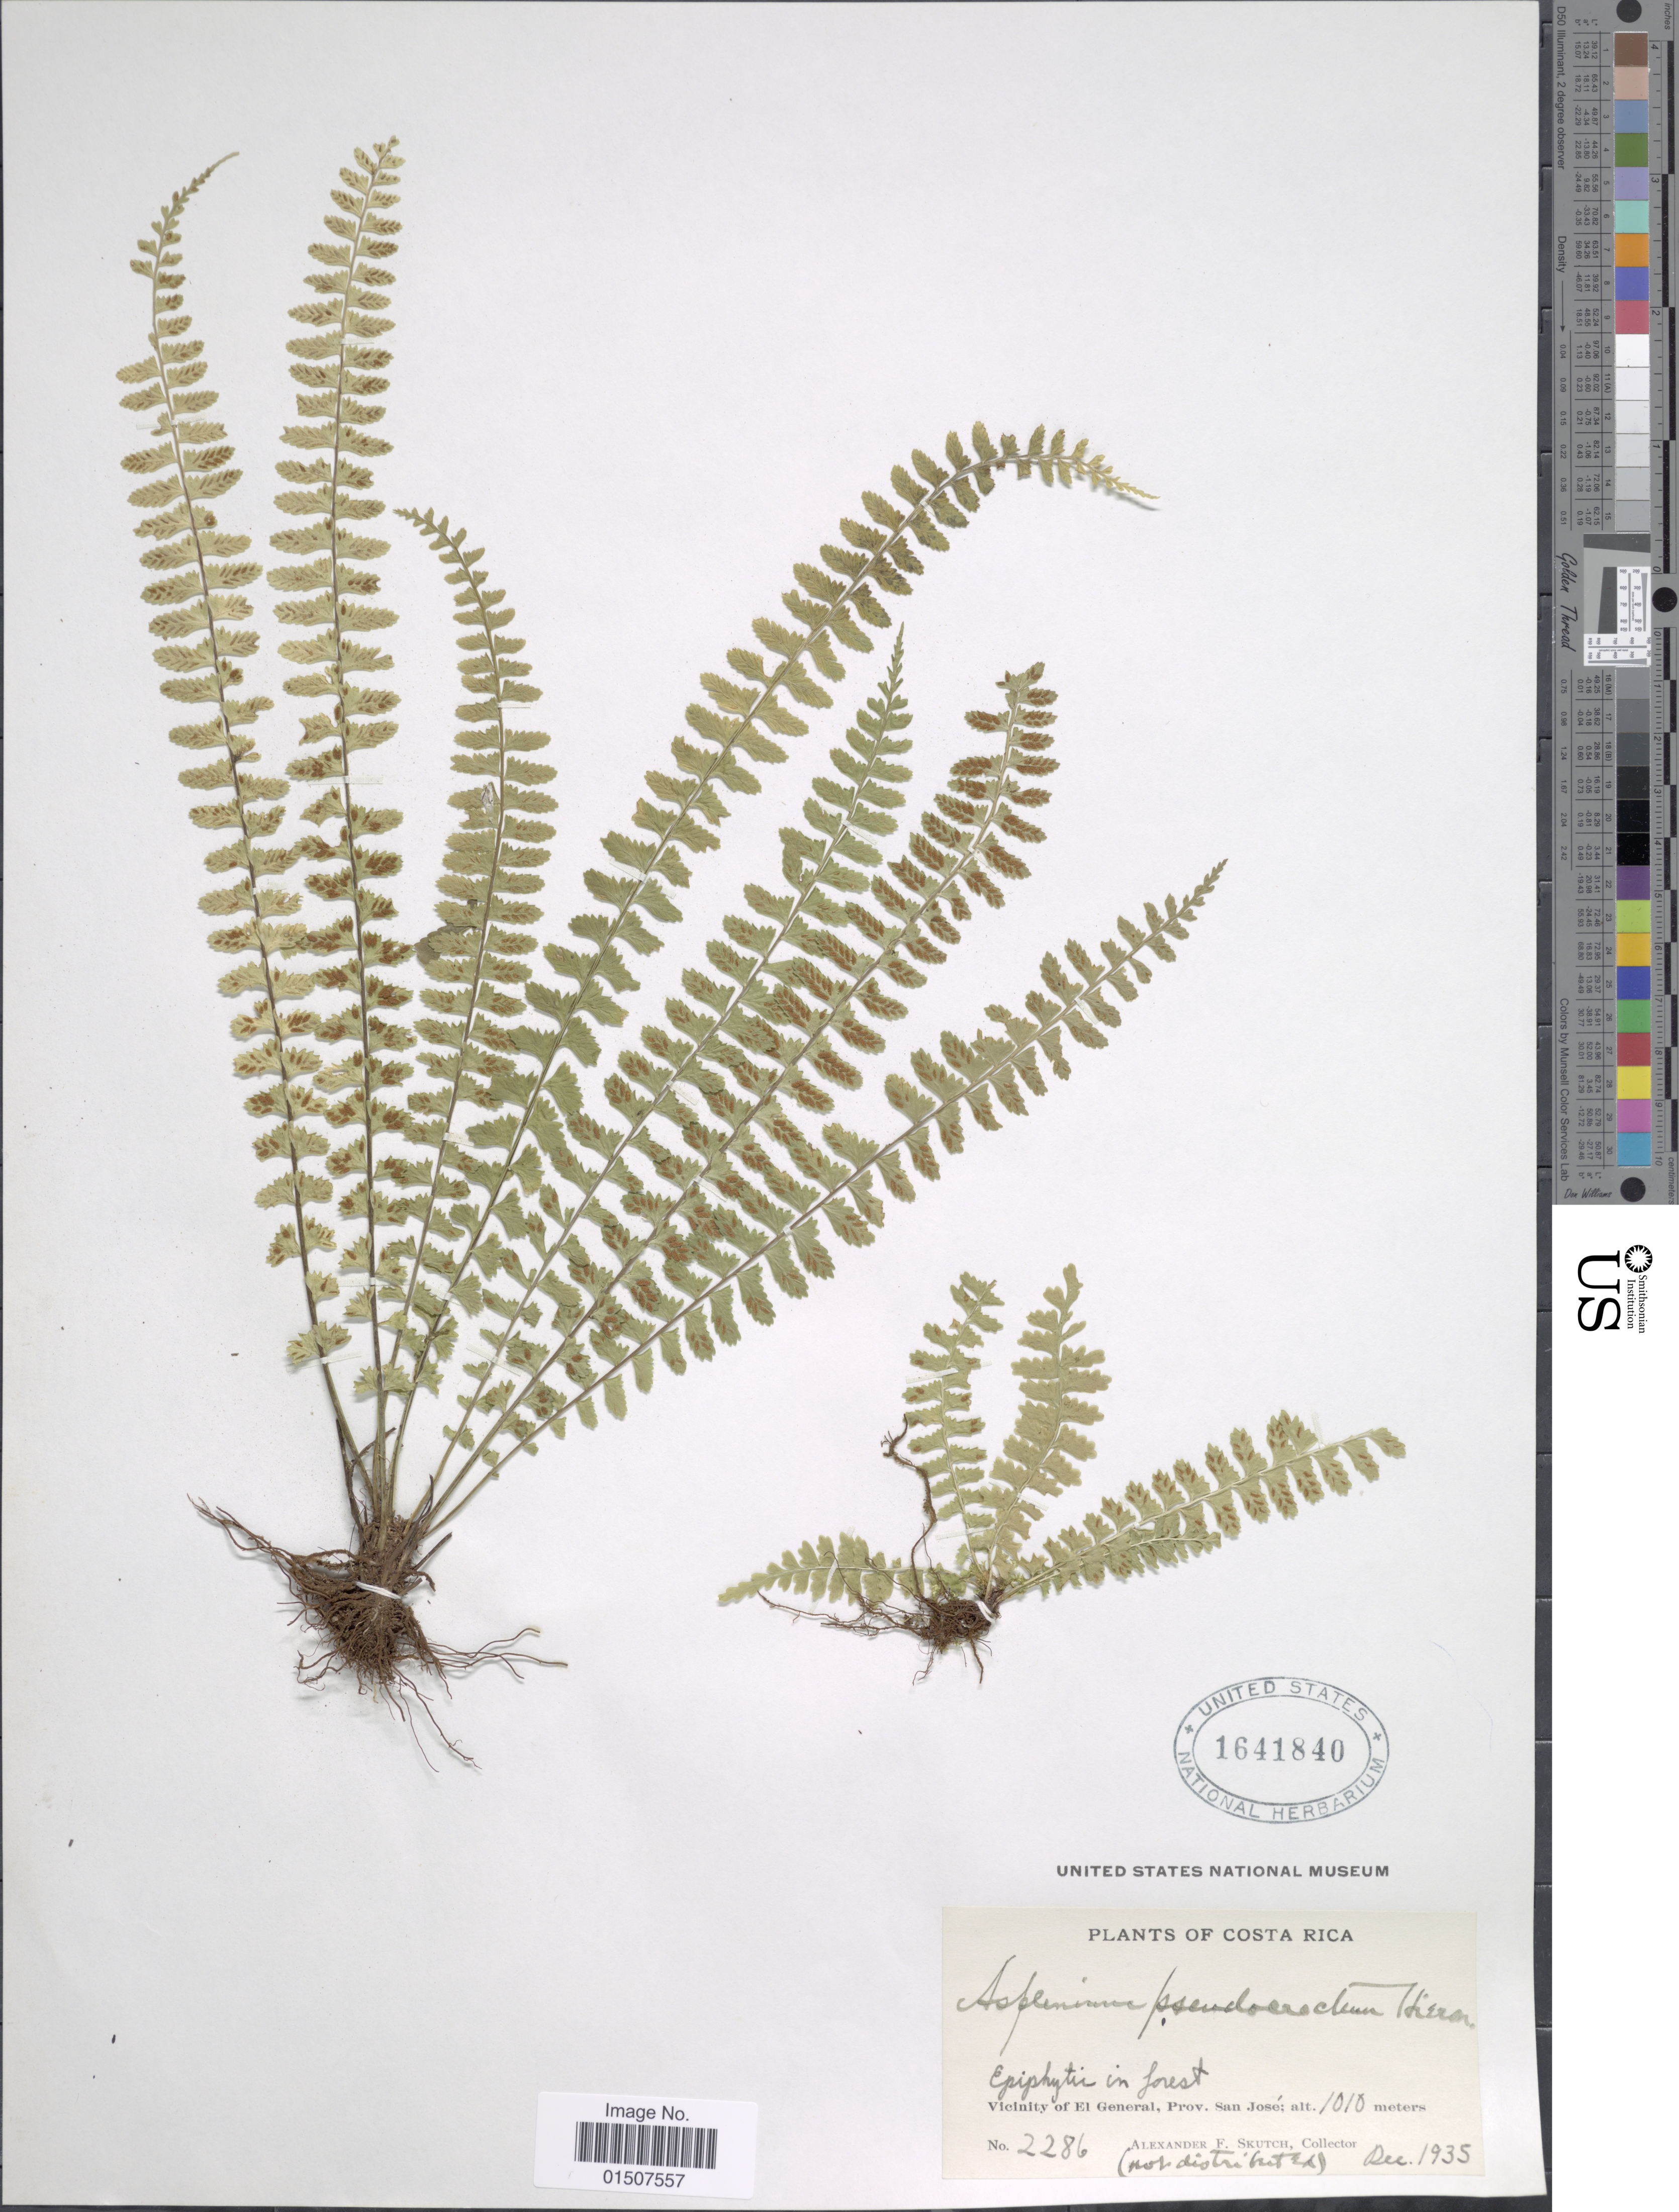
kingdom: Plantae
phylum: Tracheophyta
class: Polypodiopsida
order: Polypodiales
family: Aspleniaceae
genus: Asplenium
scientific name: Asplenium pteropus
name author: Kaulf.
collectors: A. F. Skutch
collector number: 2286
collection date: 1935-12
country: Costa Rica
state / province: San José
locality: Vicinity of El General, Prov. San Jose.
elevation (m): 1010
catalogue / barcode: US 1641840